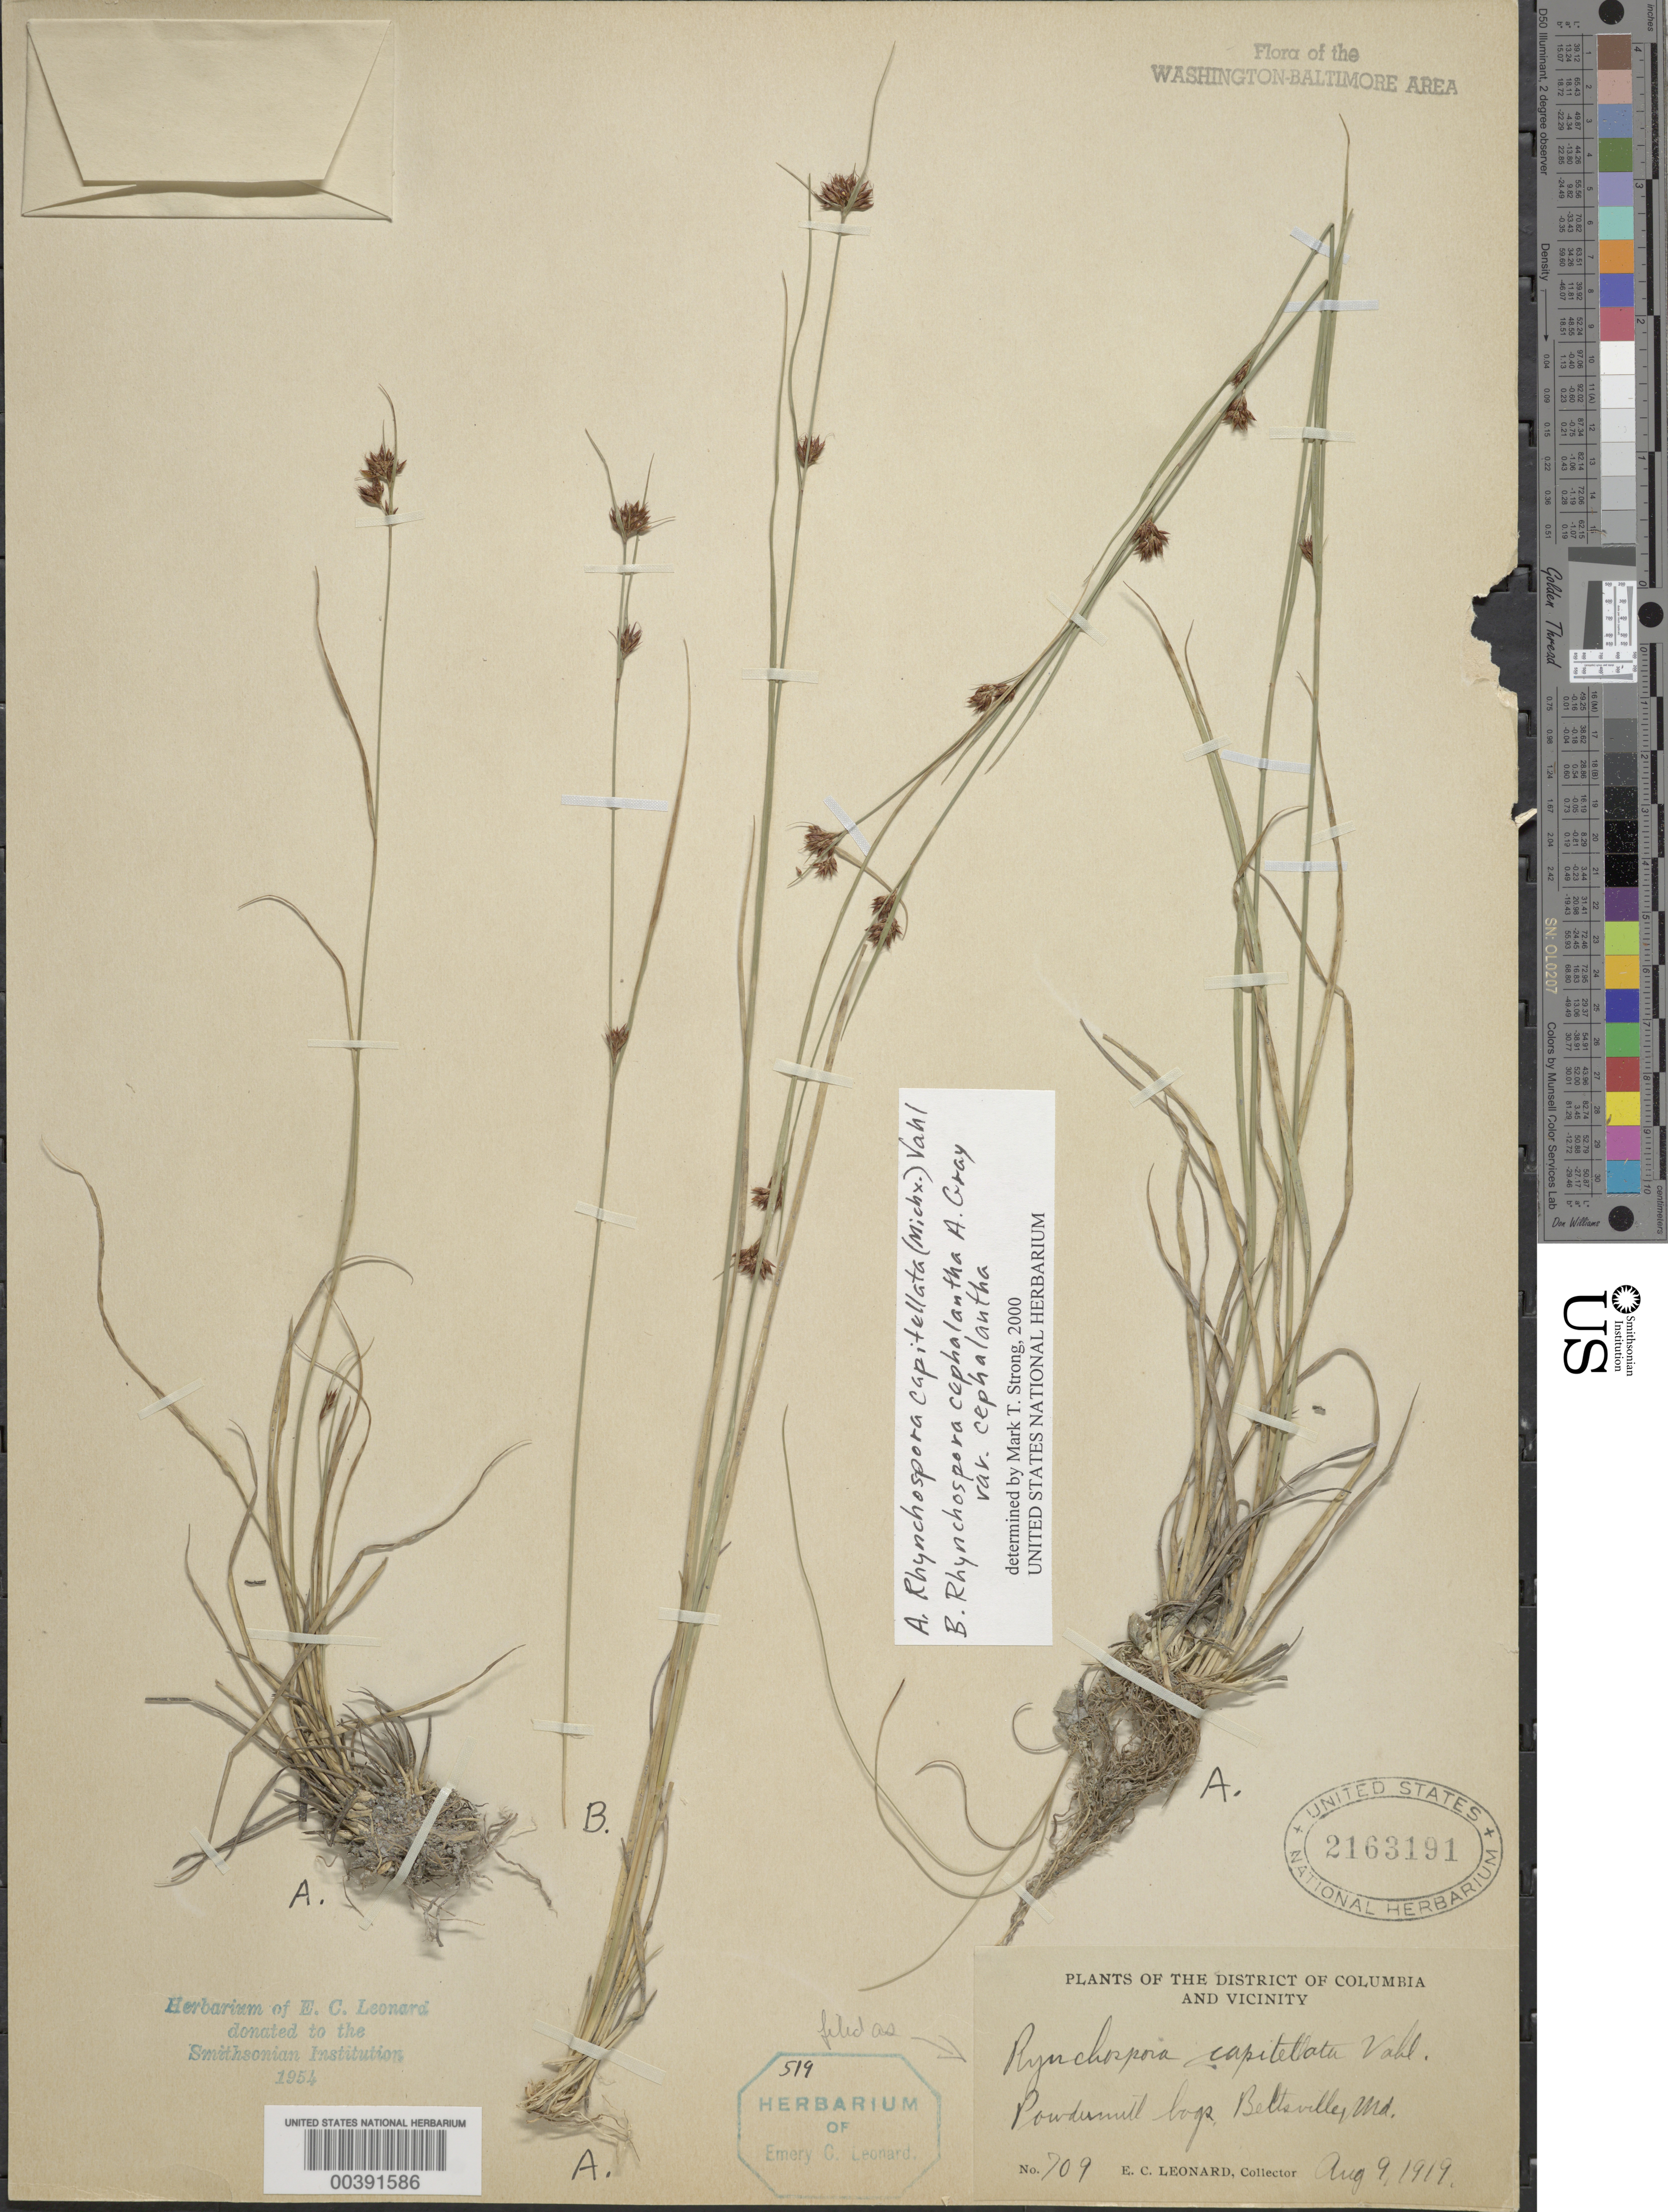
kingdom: Plantae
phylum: Tracheophyta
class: Liliopsida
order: Poales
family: Cyperaceae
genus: Rhynchospora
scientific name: Rhynchospora capitellata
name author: (Michx.) Vahl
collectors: E. C. Leonard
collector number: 709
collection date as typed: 09 Aug 1919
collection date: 1919-08-09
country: United States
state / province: Maryland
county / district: Prince George's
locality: Powdermill Bogs, Beltsville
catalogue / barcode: US 2163191